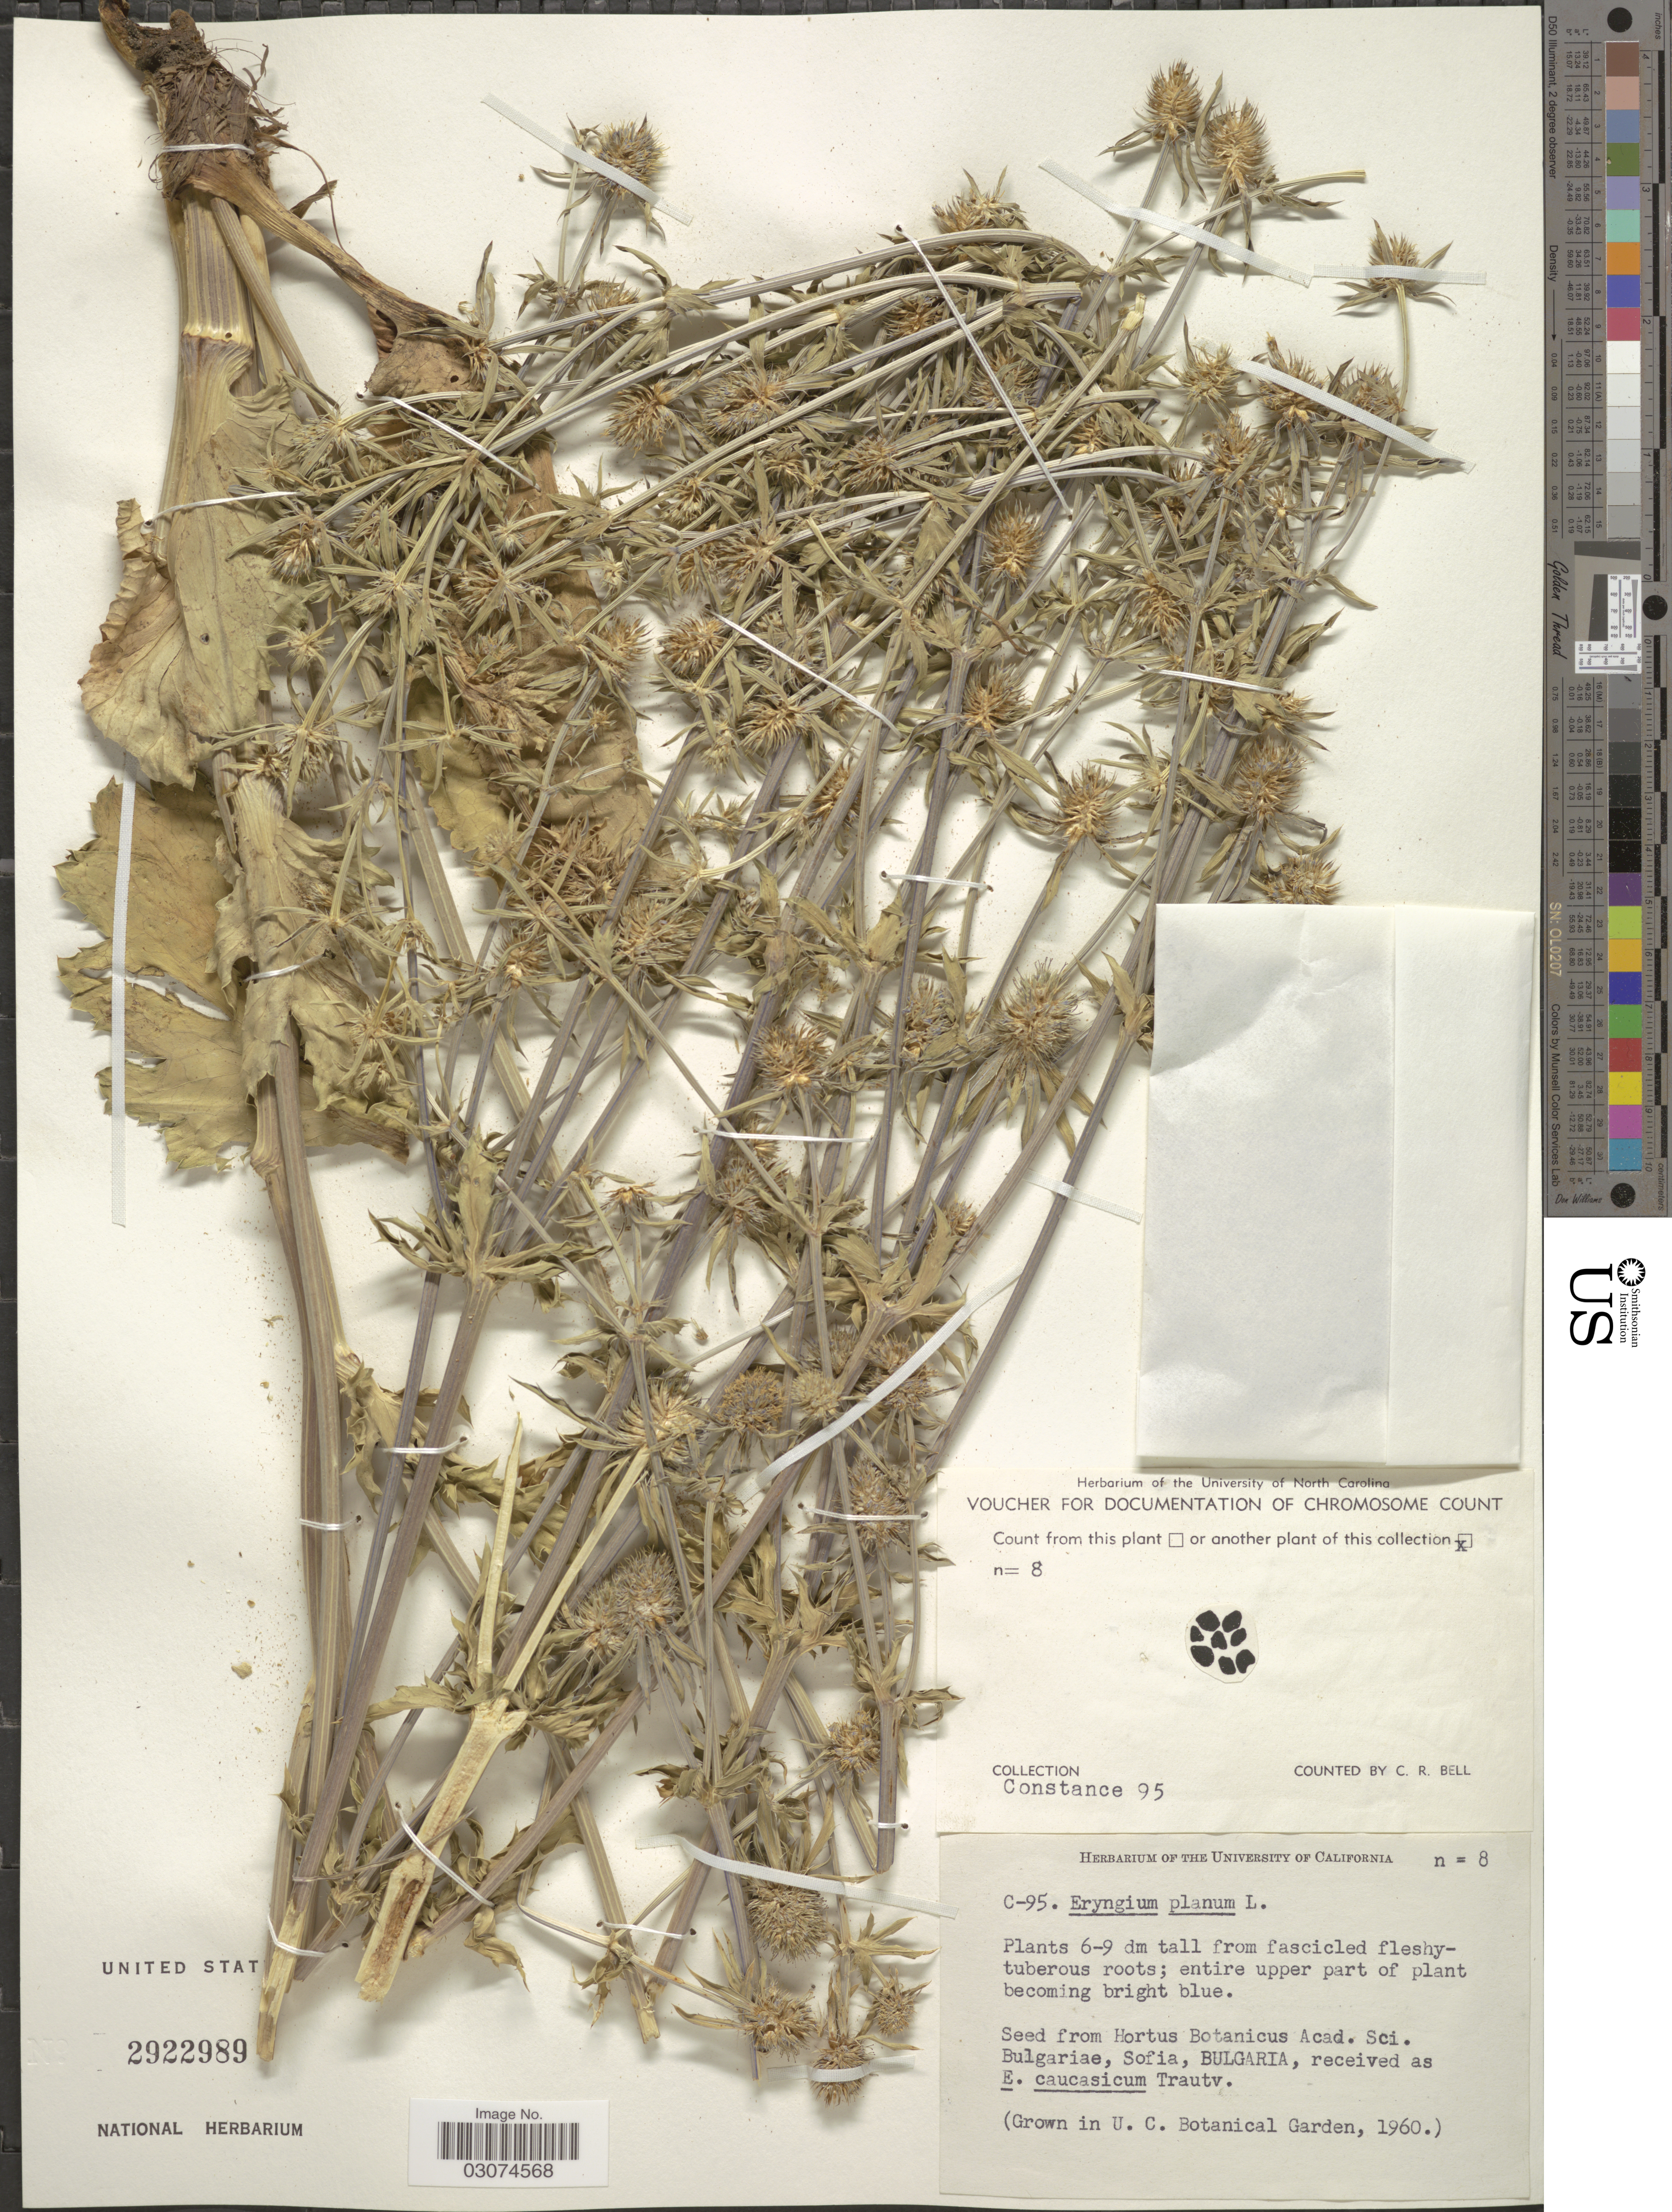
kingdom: Plantae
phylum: Tracheophyta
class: Magnoliopsida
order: Apiales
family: Apiaceae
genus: Eryngium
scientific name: Eryngium planum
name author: L.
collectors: L. Constance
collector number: C-95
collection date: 1960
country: United States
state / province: California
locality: U. C. Botanical Garden.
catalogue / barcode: US 2922989